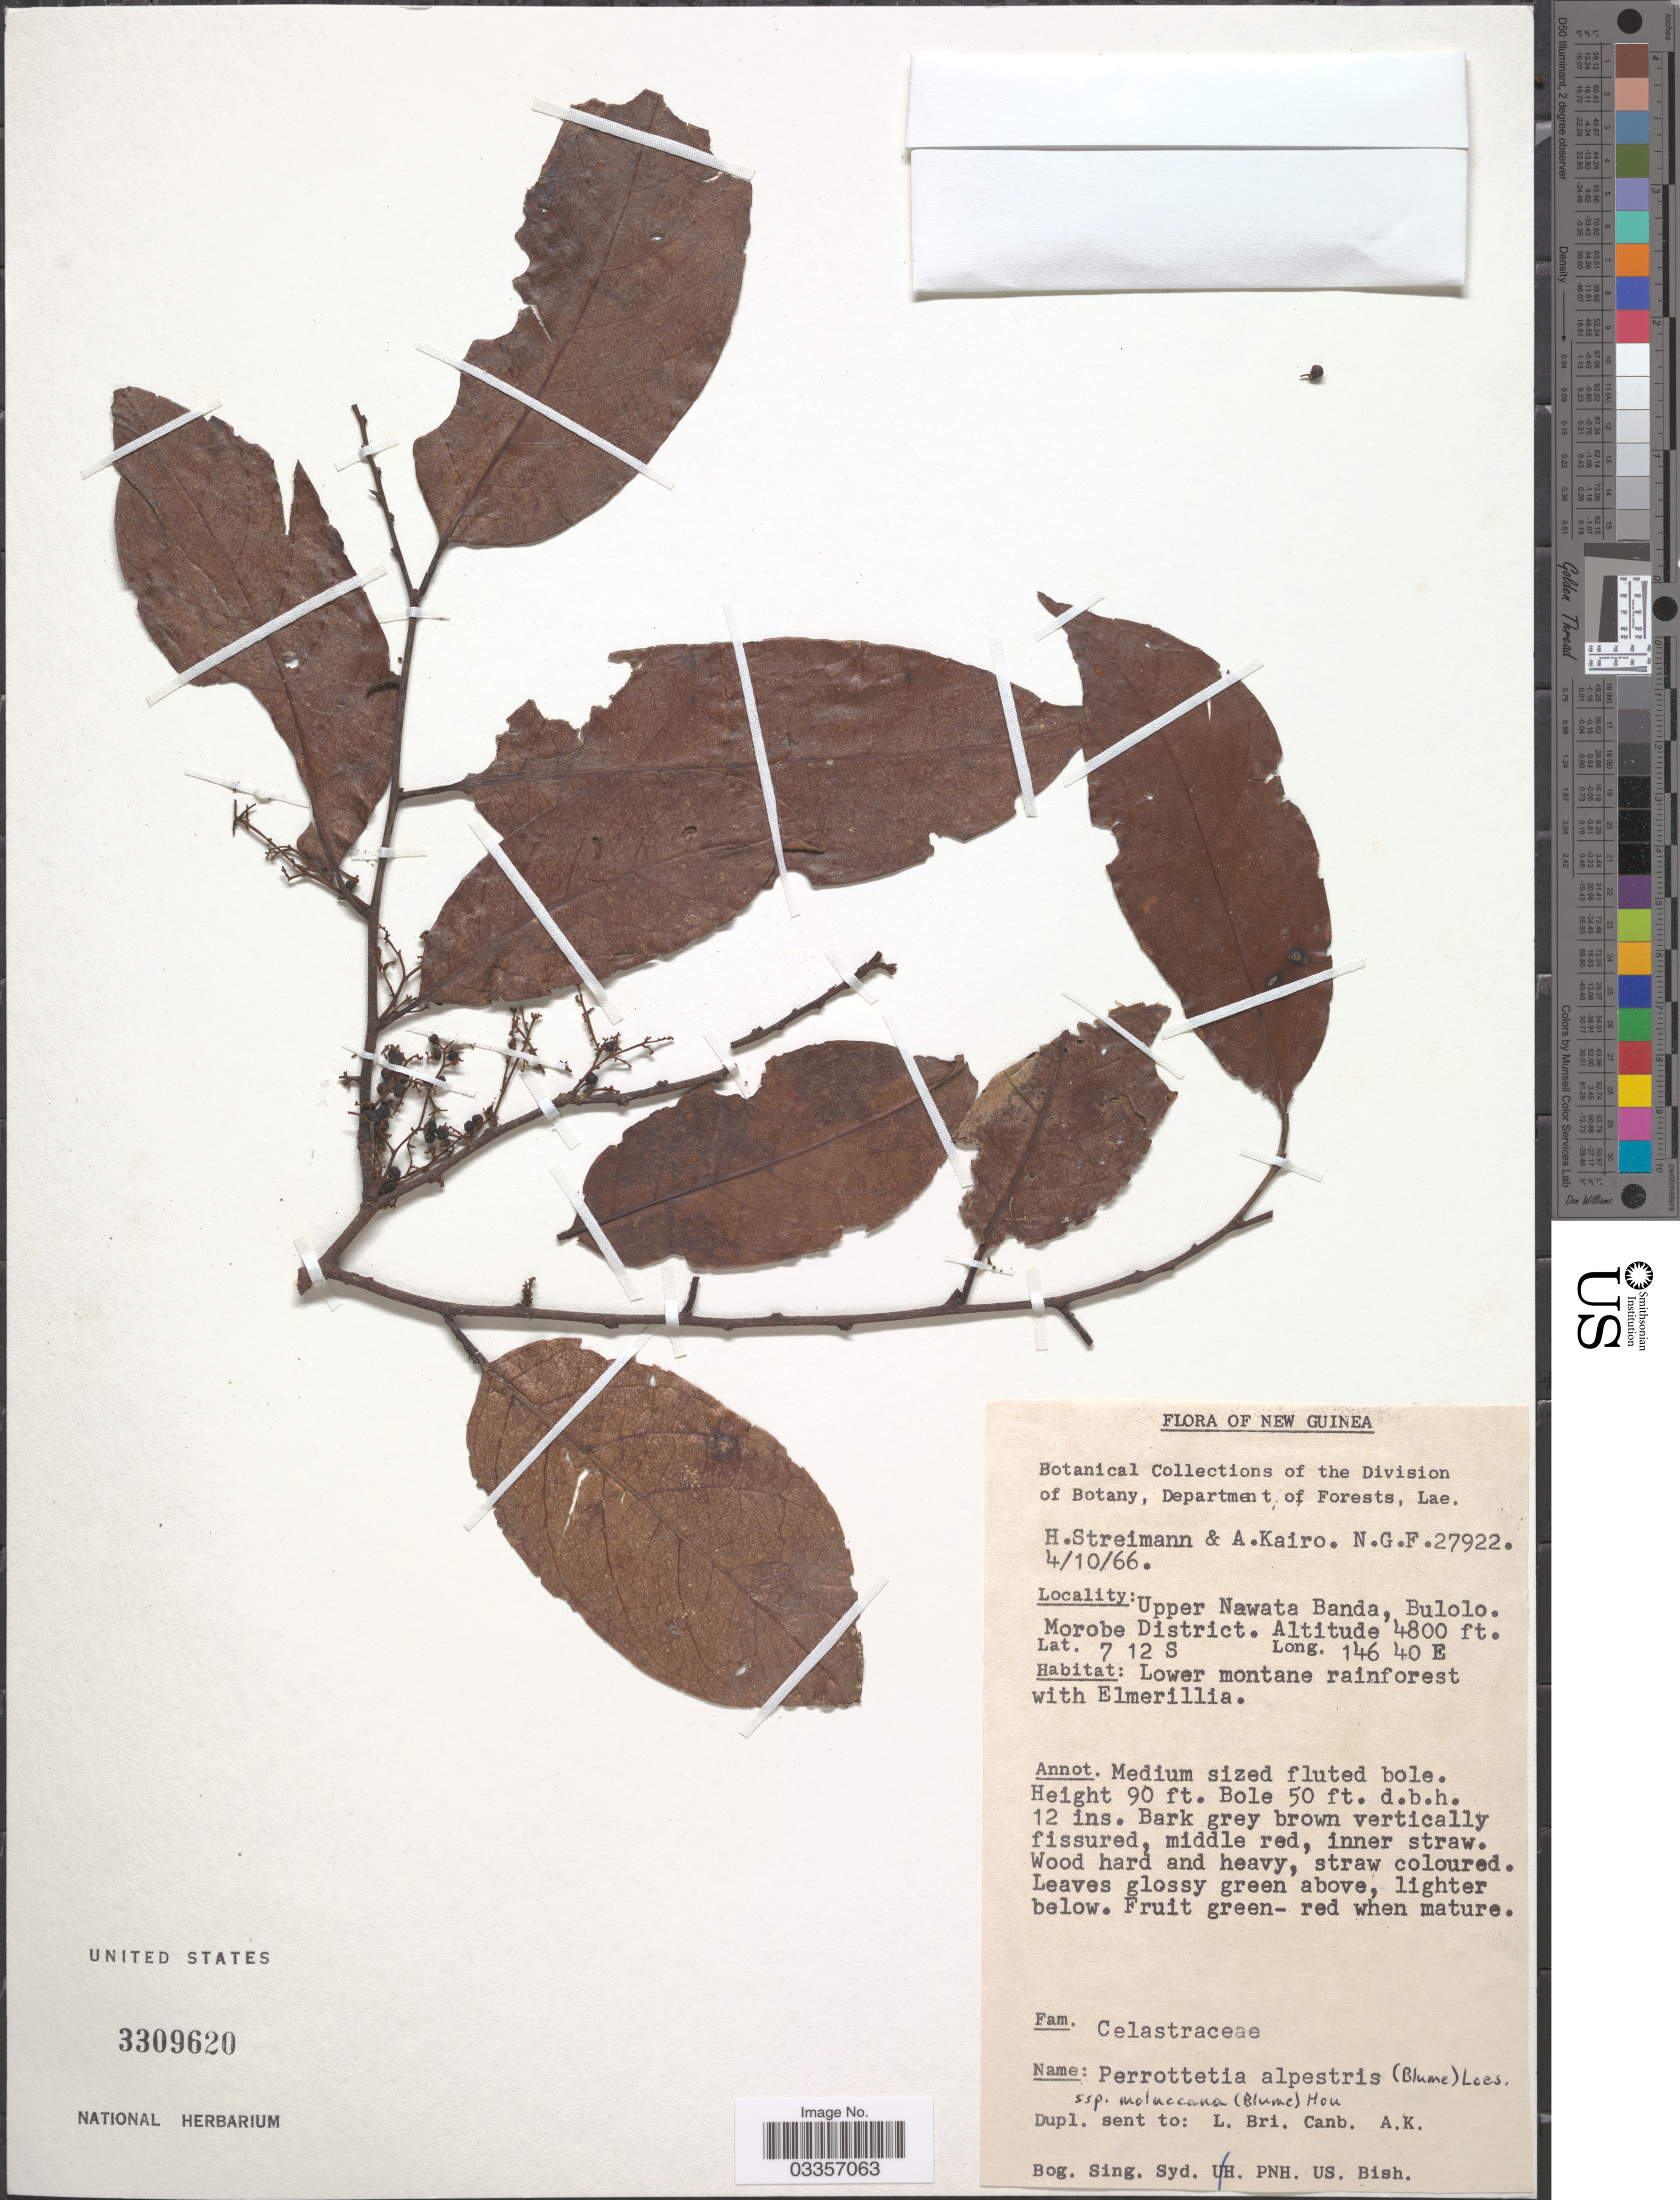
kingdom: Plantae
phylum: Tracheophyta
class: Magnoliopsida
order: Huerteales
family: Dipentodontaceae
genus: Perrottetia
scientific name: Perrottetia alpestris subsp. moluccana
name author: (Blume) Ding Hou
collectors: H. Streimann & A. Kairo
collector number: NGF27922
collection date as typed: Transcribed d/m/y: 4/10/66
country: Papua New Guinea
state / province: Morobe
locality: New Guinea, Upper Nawata Banda, Bulolo. Morobe District.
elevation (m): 1463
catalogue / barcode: US 3309620